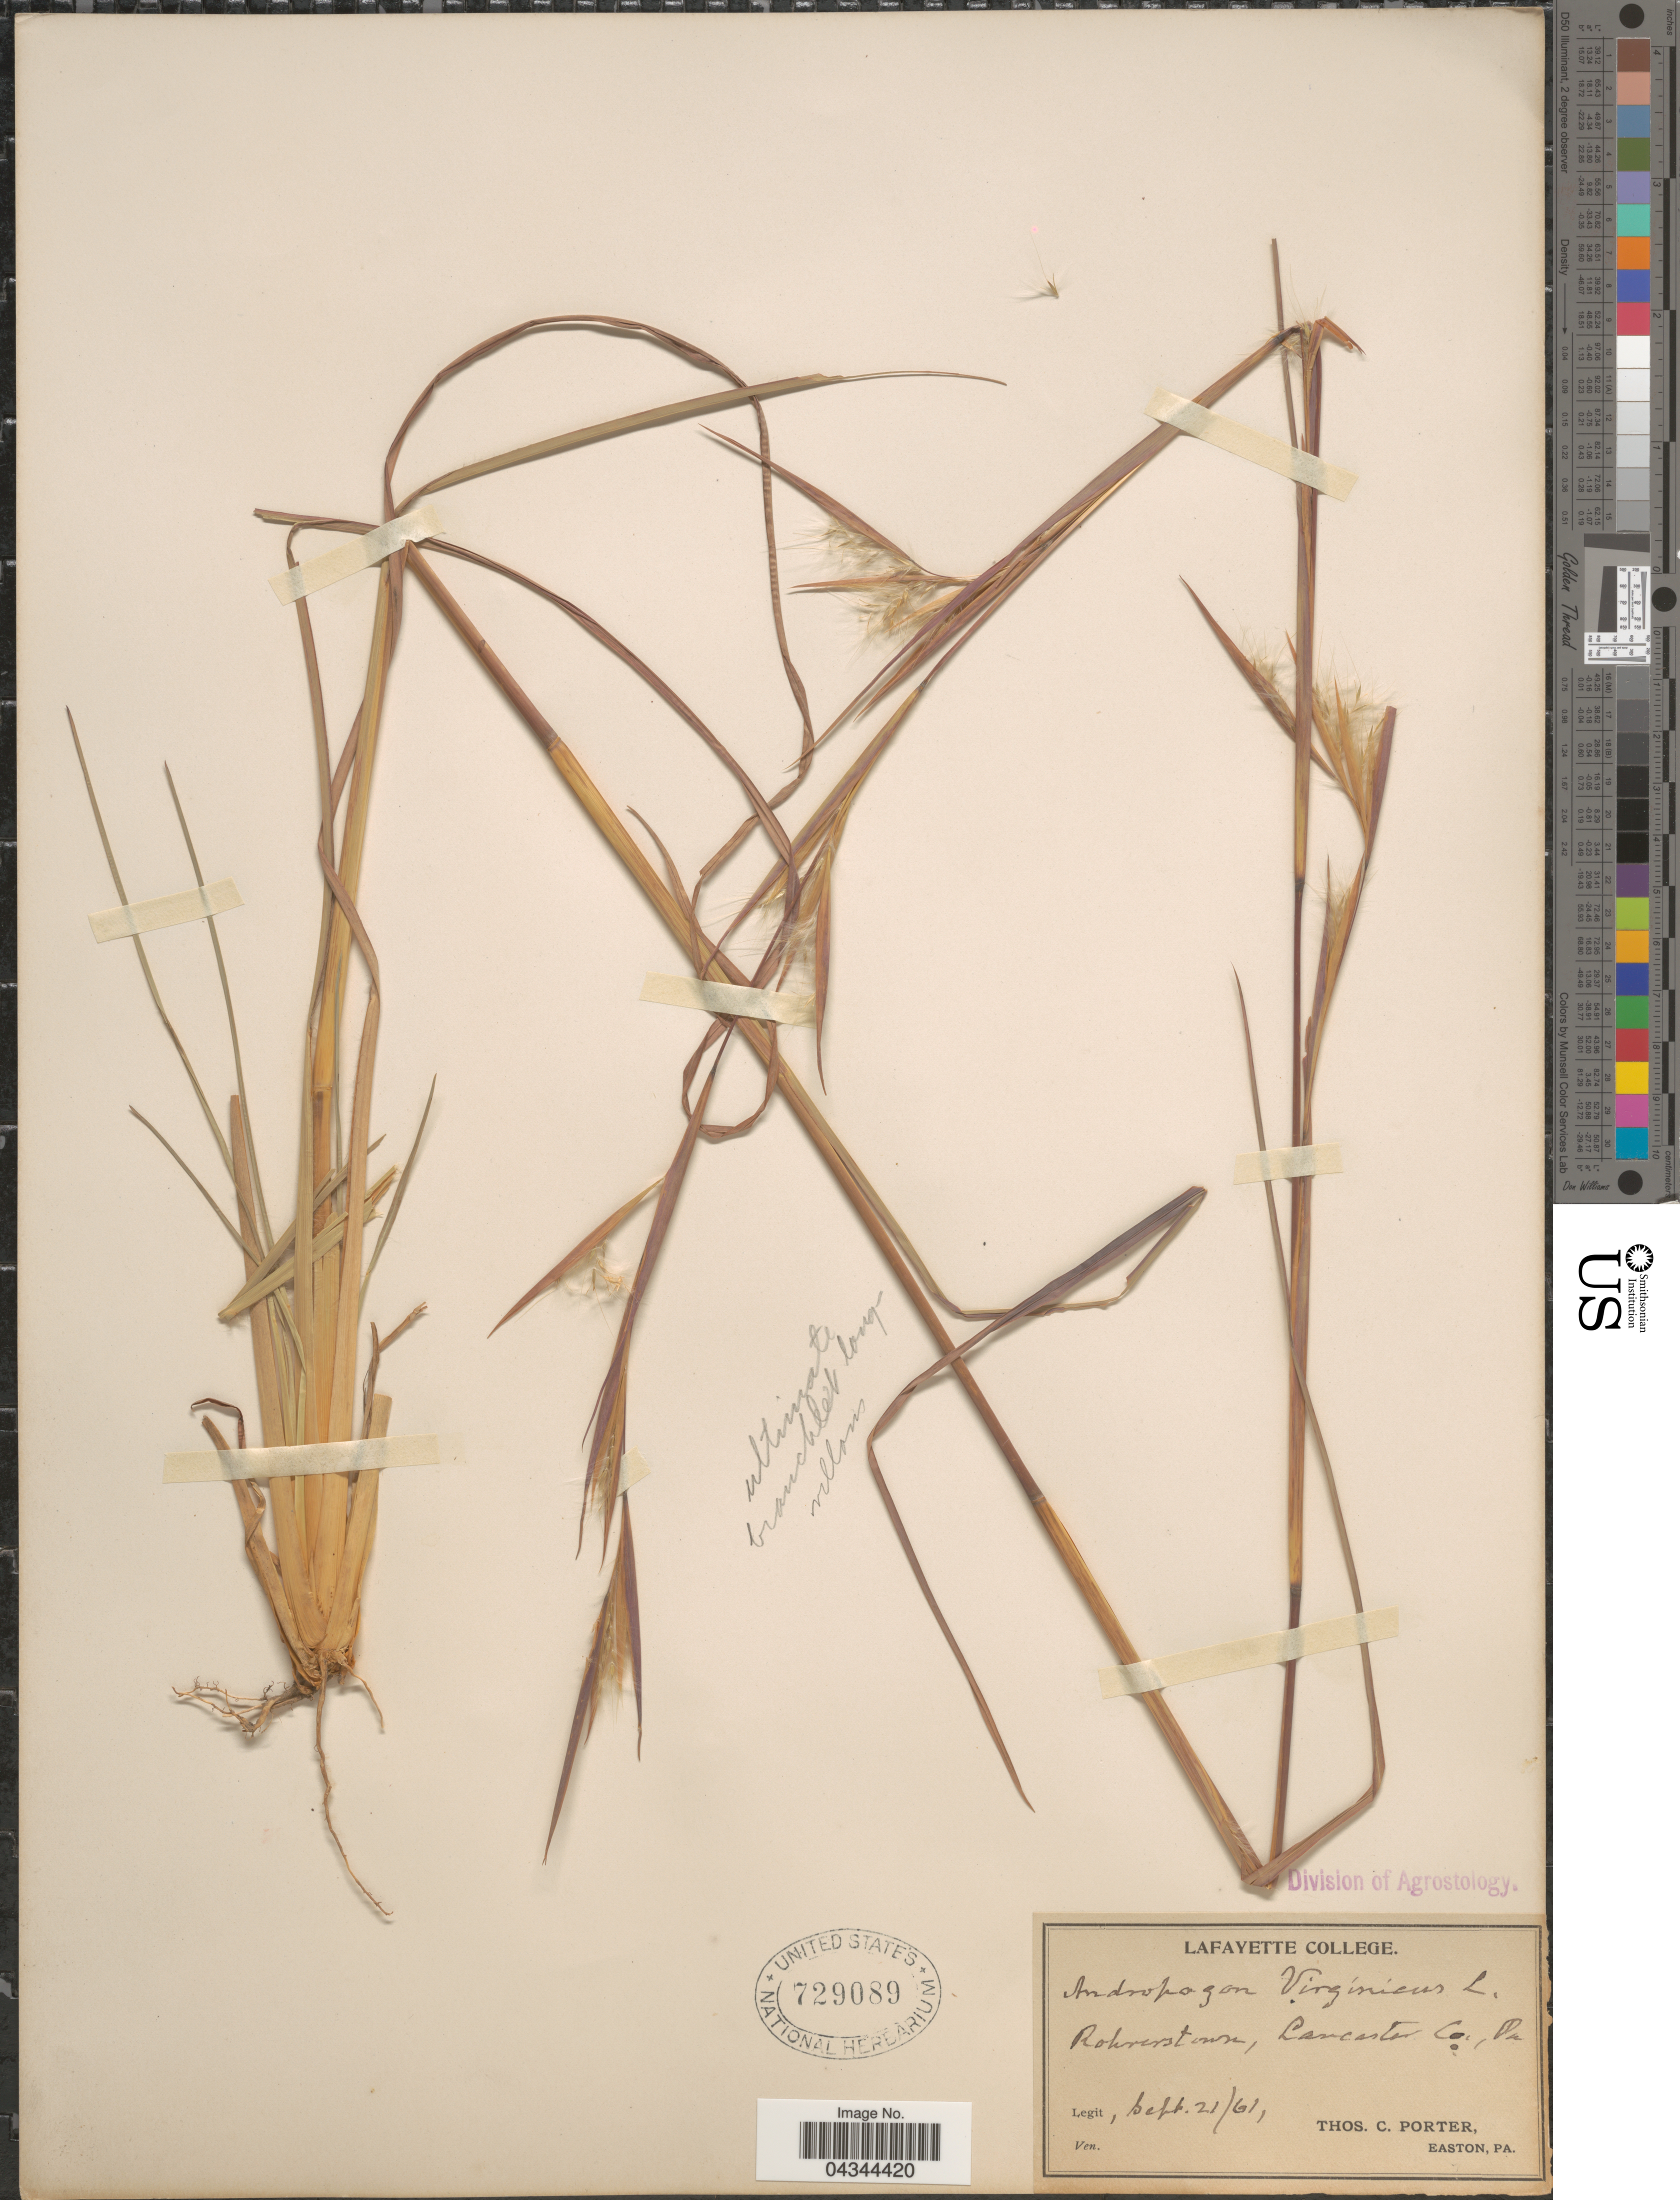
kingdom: Plantae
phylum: Tracheophyta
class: Liliopsida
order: Poales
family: Poaceae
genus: Andropogon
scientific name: Andropogon virginicus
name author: L.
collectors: T. Porter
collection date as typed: Transcribed d/m/y: 21/9/61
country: United States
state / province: Pennsylvania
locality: Rohrerstown, Lancaster Co.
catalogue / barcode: US 729089